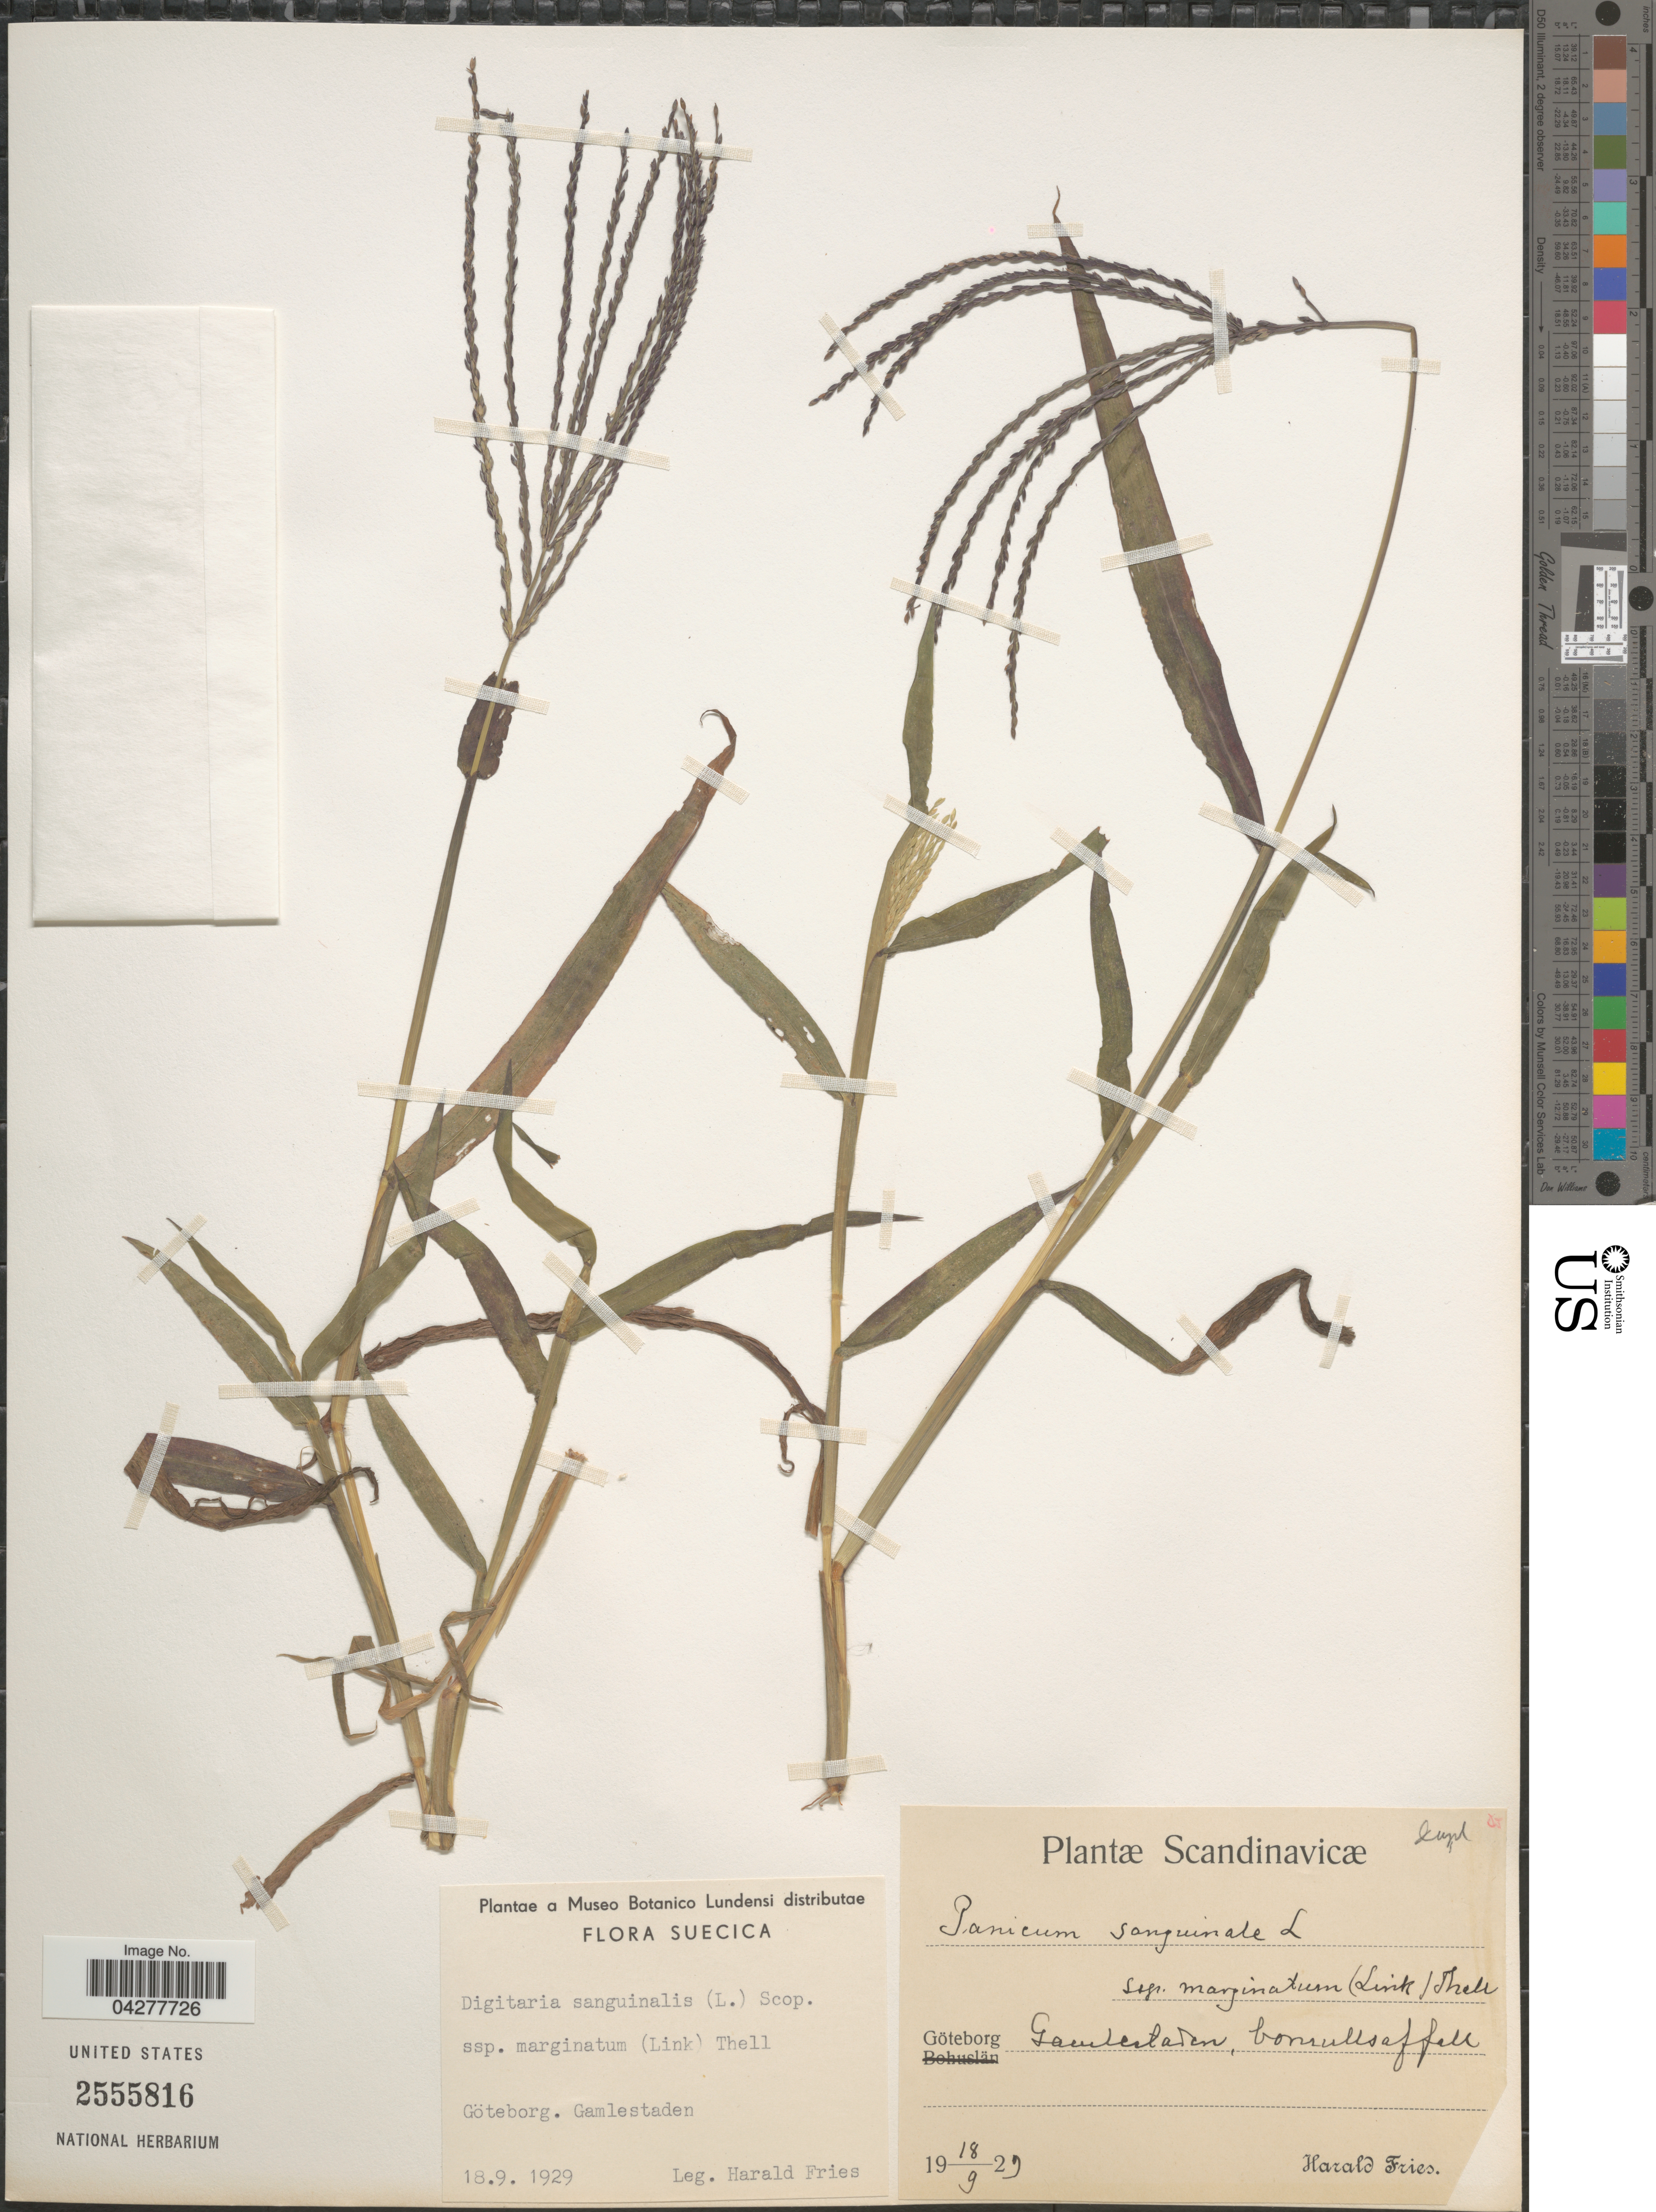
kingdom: Plantae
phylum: Tracheophyta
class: Liliopsida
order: Poales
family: Poaceae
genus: Digitaria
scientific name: Digitaria sanguinalis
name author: (L.) Scop.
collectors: H. Fries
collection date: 1929-09-18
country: Sweden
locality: Suecica. Scandinavicæ. Göteborg. Gamlestaden, bonrullsaffall.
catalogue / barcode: US 2555816